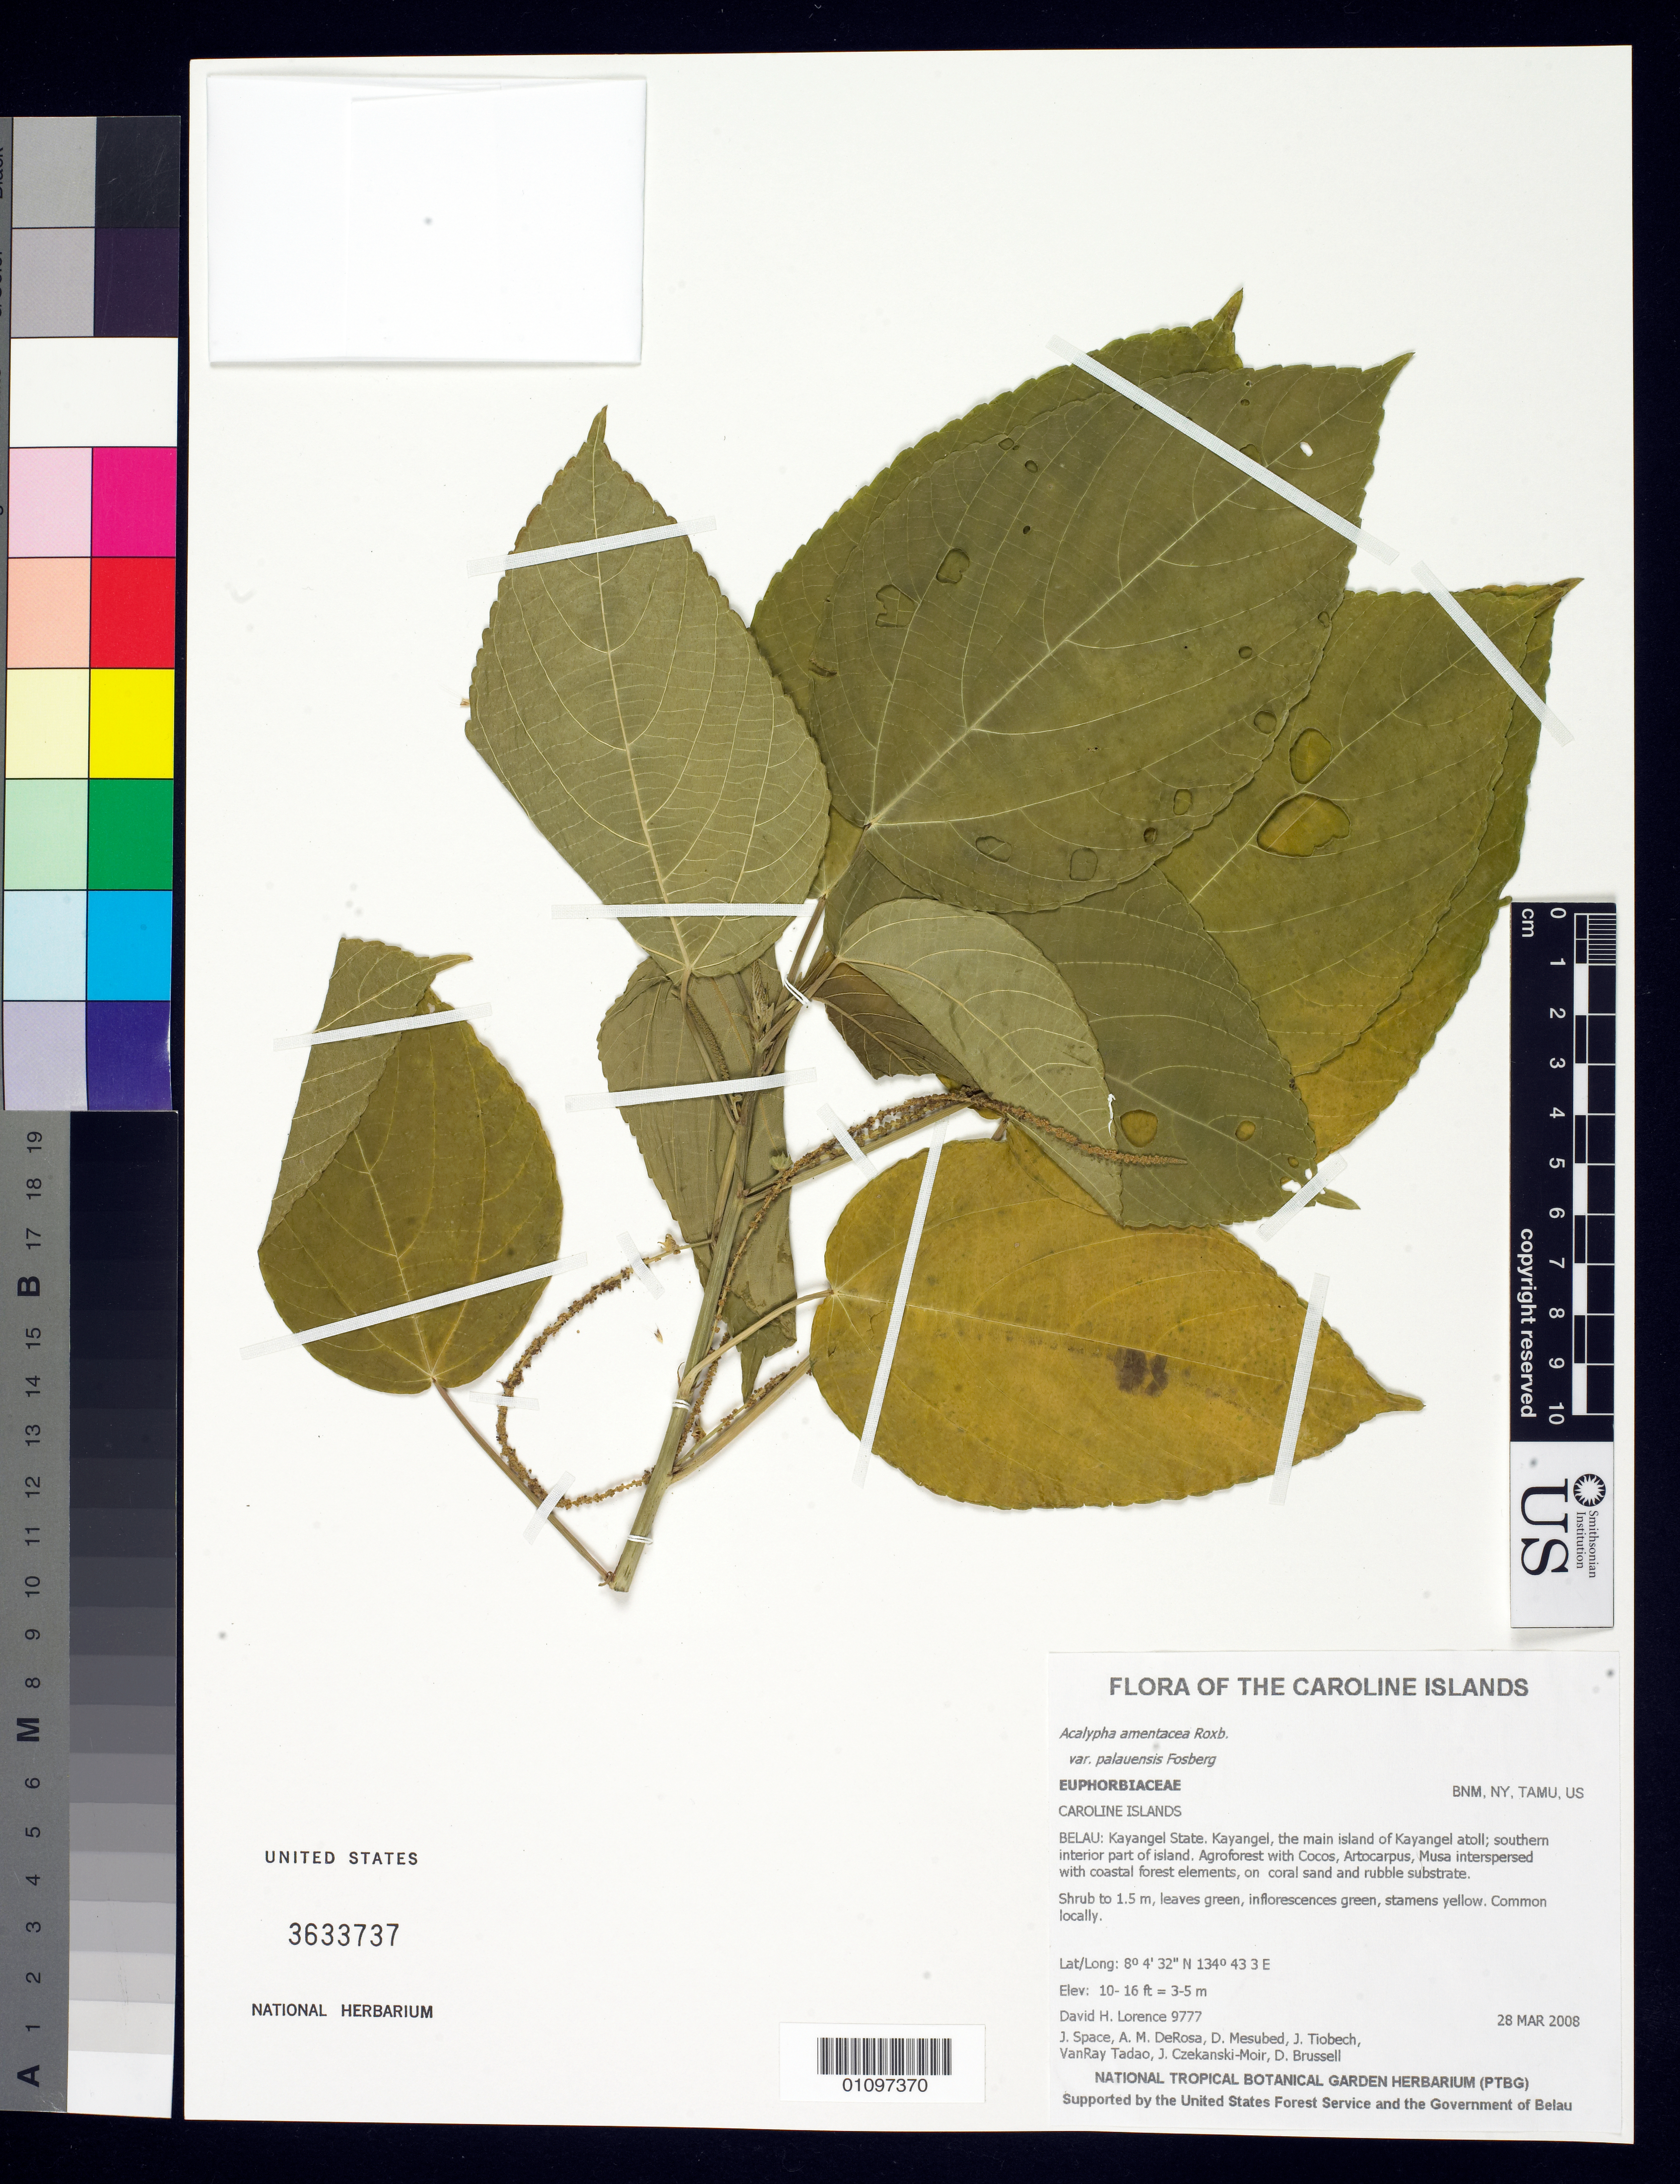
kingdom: Plantae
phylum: Tracheophyta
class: Magnoliopsida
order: Malpighiales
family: Euphorbiaceae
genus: Acalypha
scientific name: Acalypha amentacea var. palauensis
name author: Fosberg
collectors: D. Lorence, J. Space, A. DeRosa, D. Mesubed, J. Tiobech, V. Tadao & J. Czekanski-Moir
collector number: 9777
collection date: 2008-03-28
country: Palau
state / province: Kayangel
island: Ngcheangel [Kayangel] Atoll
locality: The main island of Kayangel atoll; southern interior part of island.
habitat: Agroforest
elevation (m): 3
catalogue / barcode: US 3633737